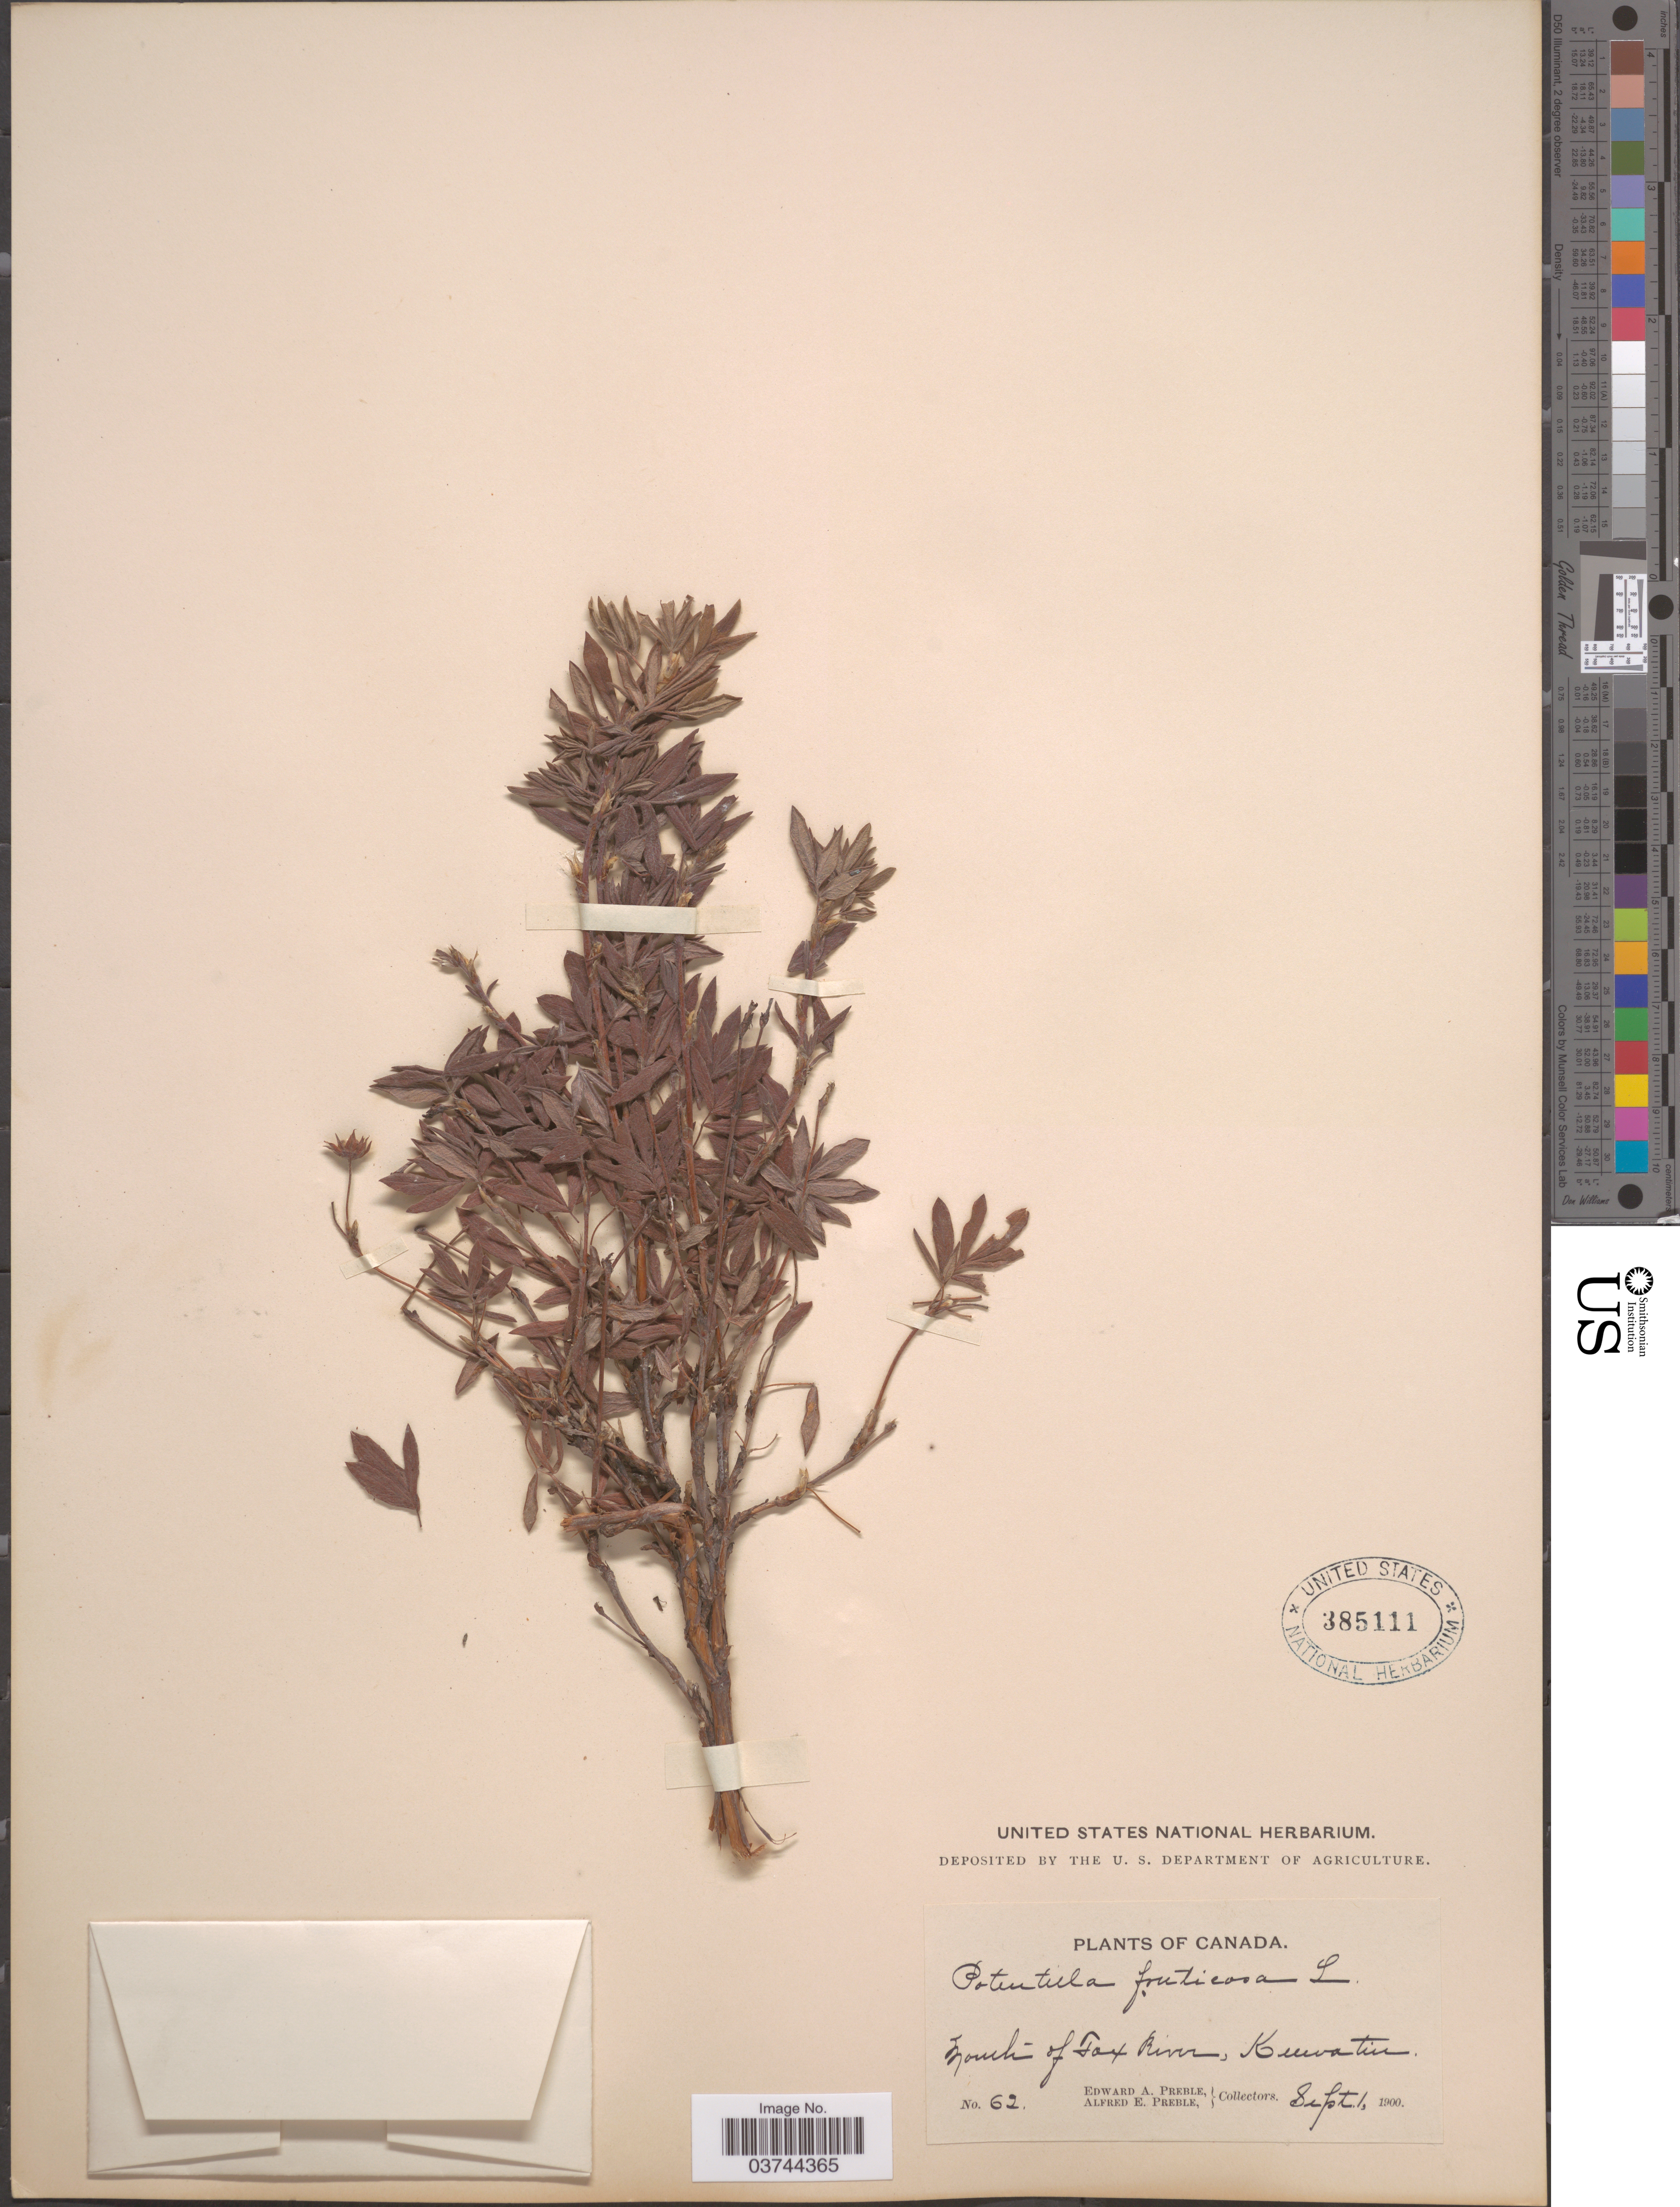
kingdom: Plantae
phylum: Tracheophyta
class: Magnoliopsida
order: Rosales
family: Rosaceae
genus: Dasiphora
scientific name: Dasiphora fruticosa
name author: (L.) Rydb.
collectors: E. Preble & A. Preble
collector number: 62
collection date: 1900-09-01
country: Canada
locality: Mouth of Fox River, Keewatin.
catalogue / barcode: US 385111